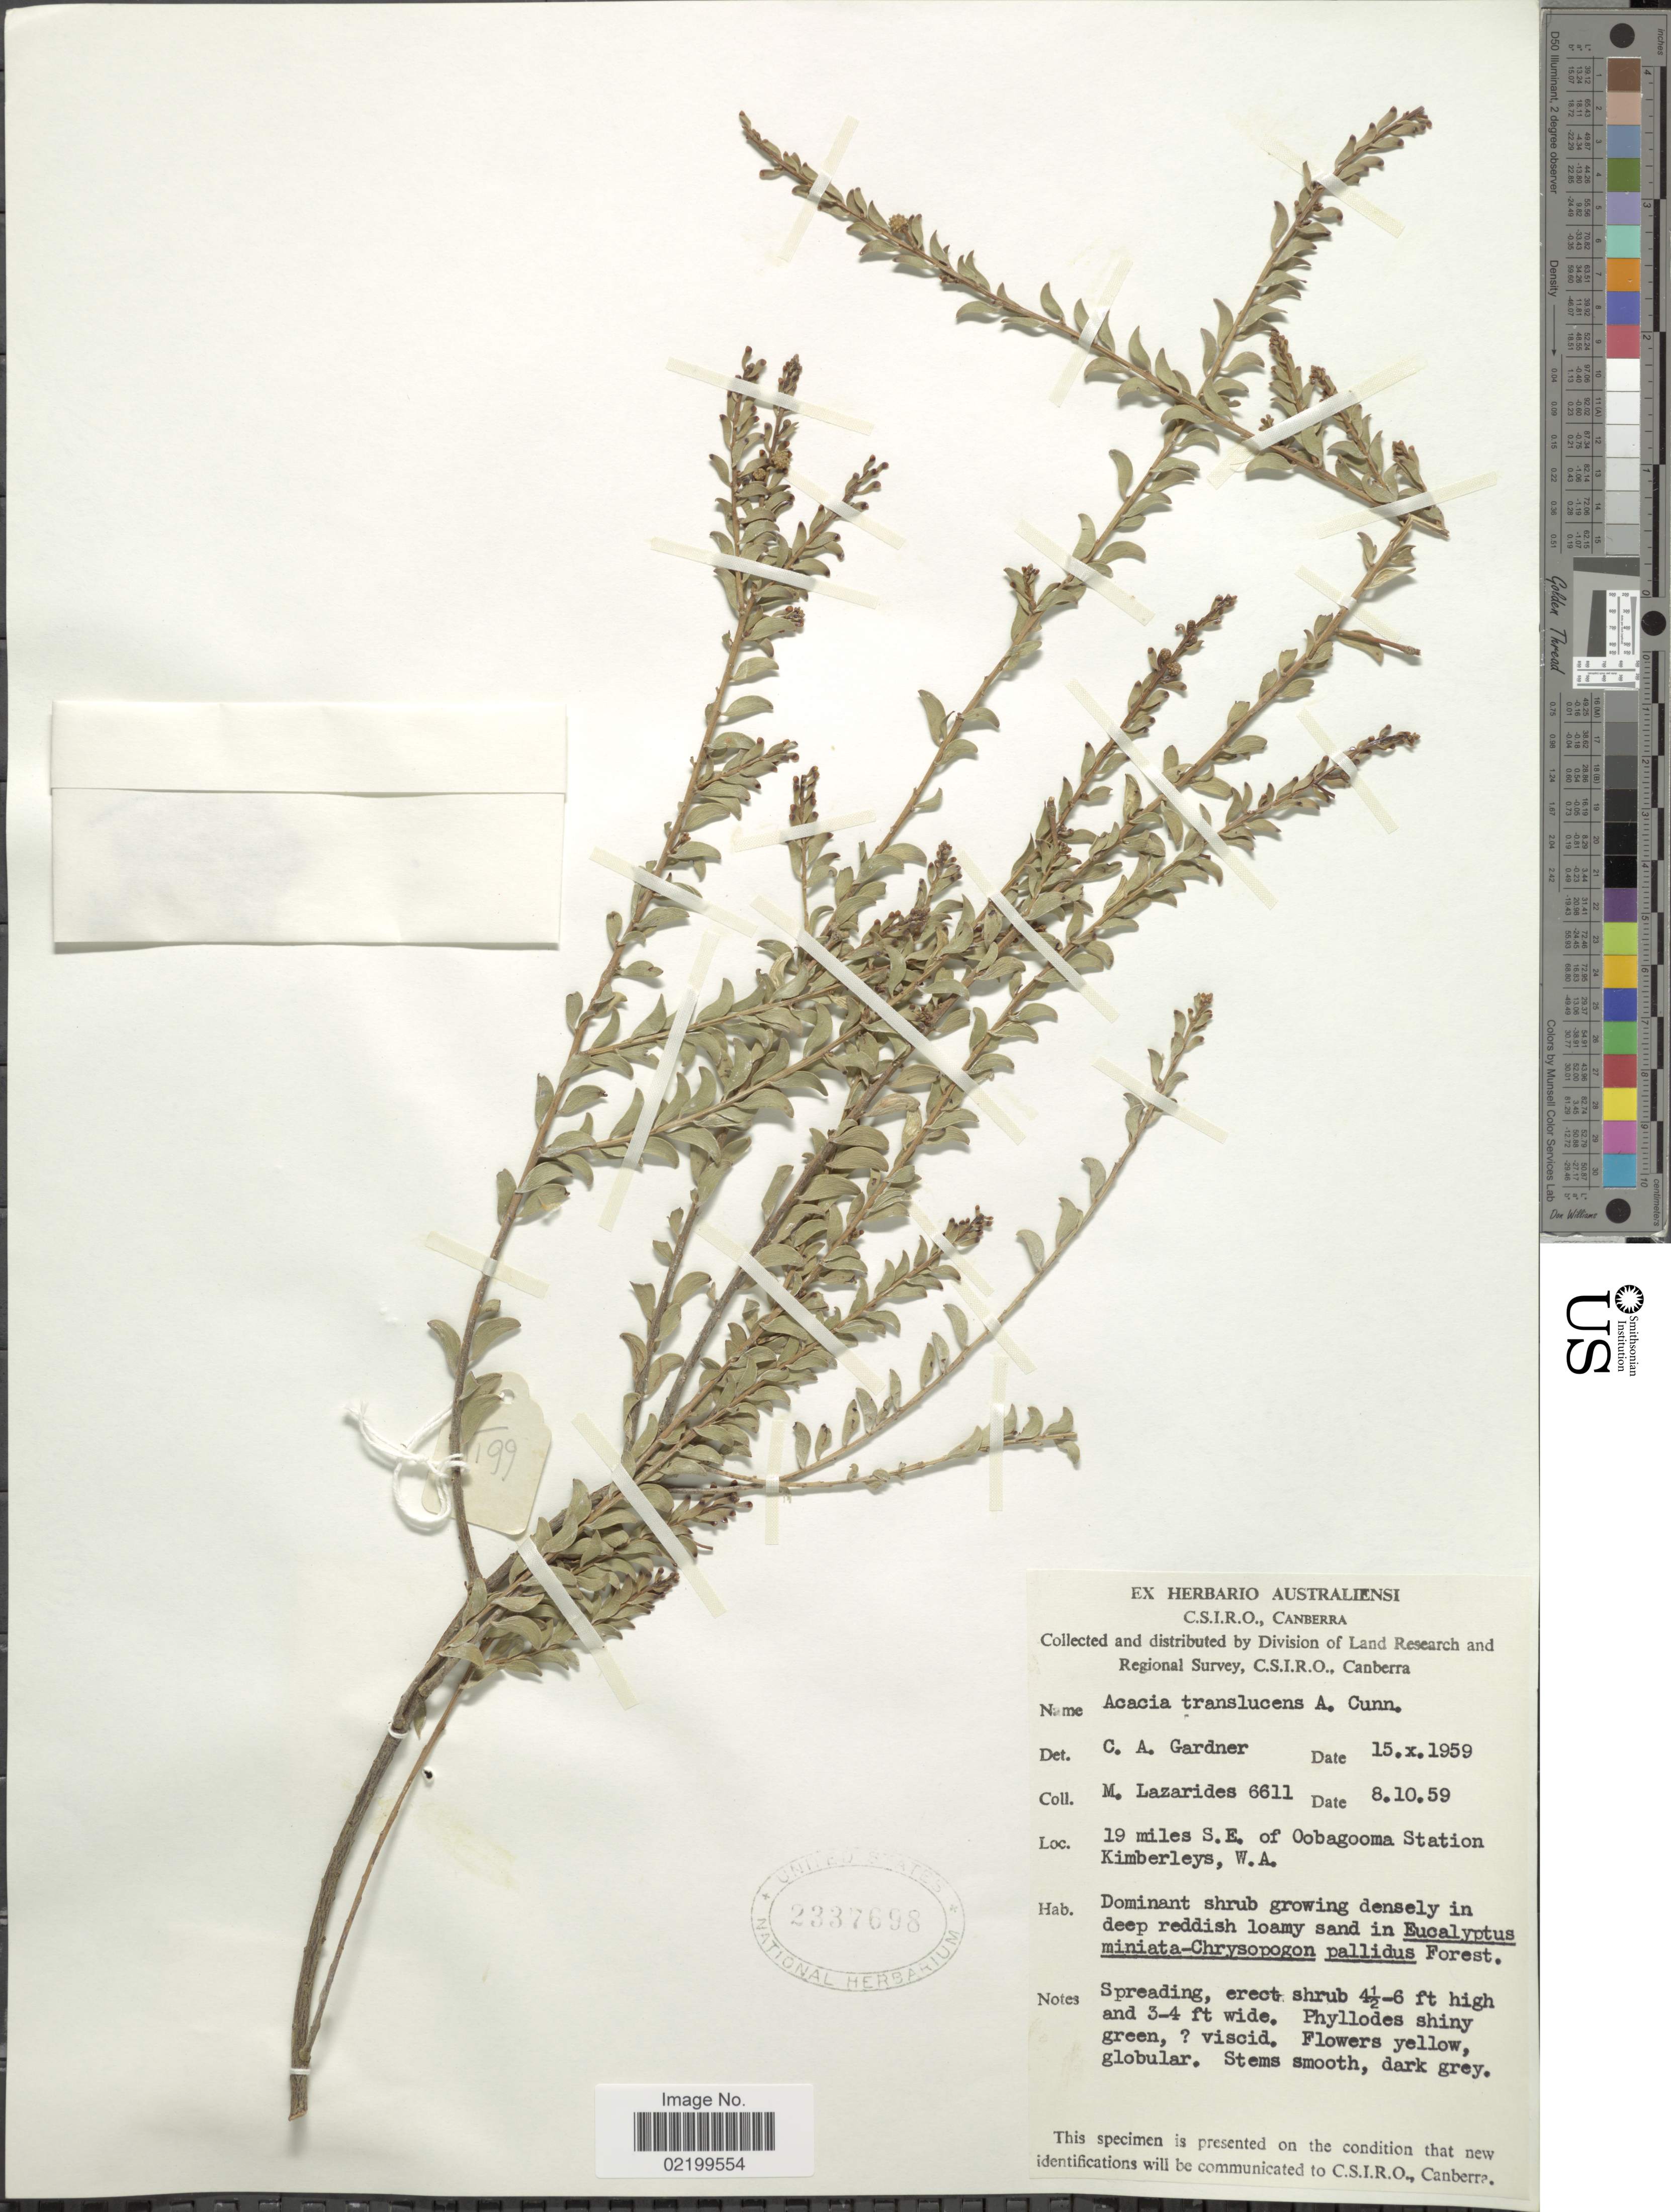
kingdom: Plantae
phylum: Tracheophyta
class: Magnoliopsida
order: Fabales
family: Fabaceae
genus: Acacia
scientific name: Acacia translucens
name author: Hook.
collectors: M. Lazarides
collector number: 6611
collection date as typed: Transcribed d/m/y: 8/10/59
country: Australia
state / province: Western Australia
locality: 19 miles S.E. of Oobagooma Station Kimberleys, W.A.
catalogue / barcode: US 2337698